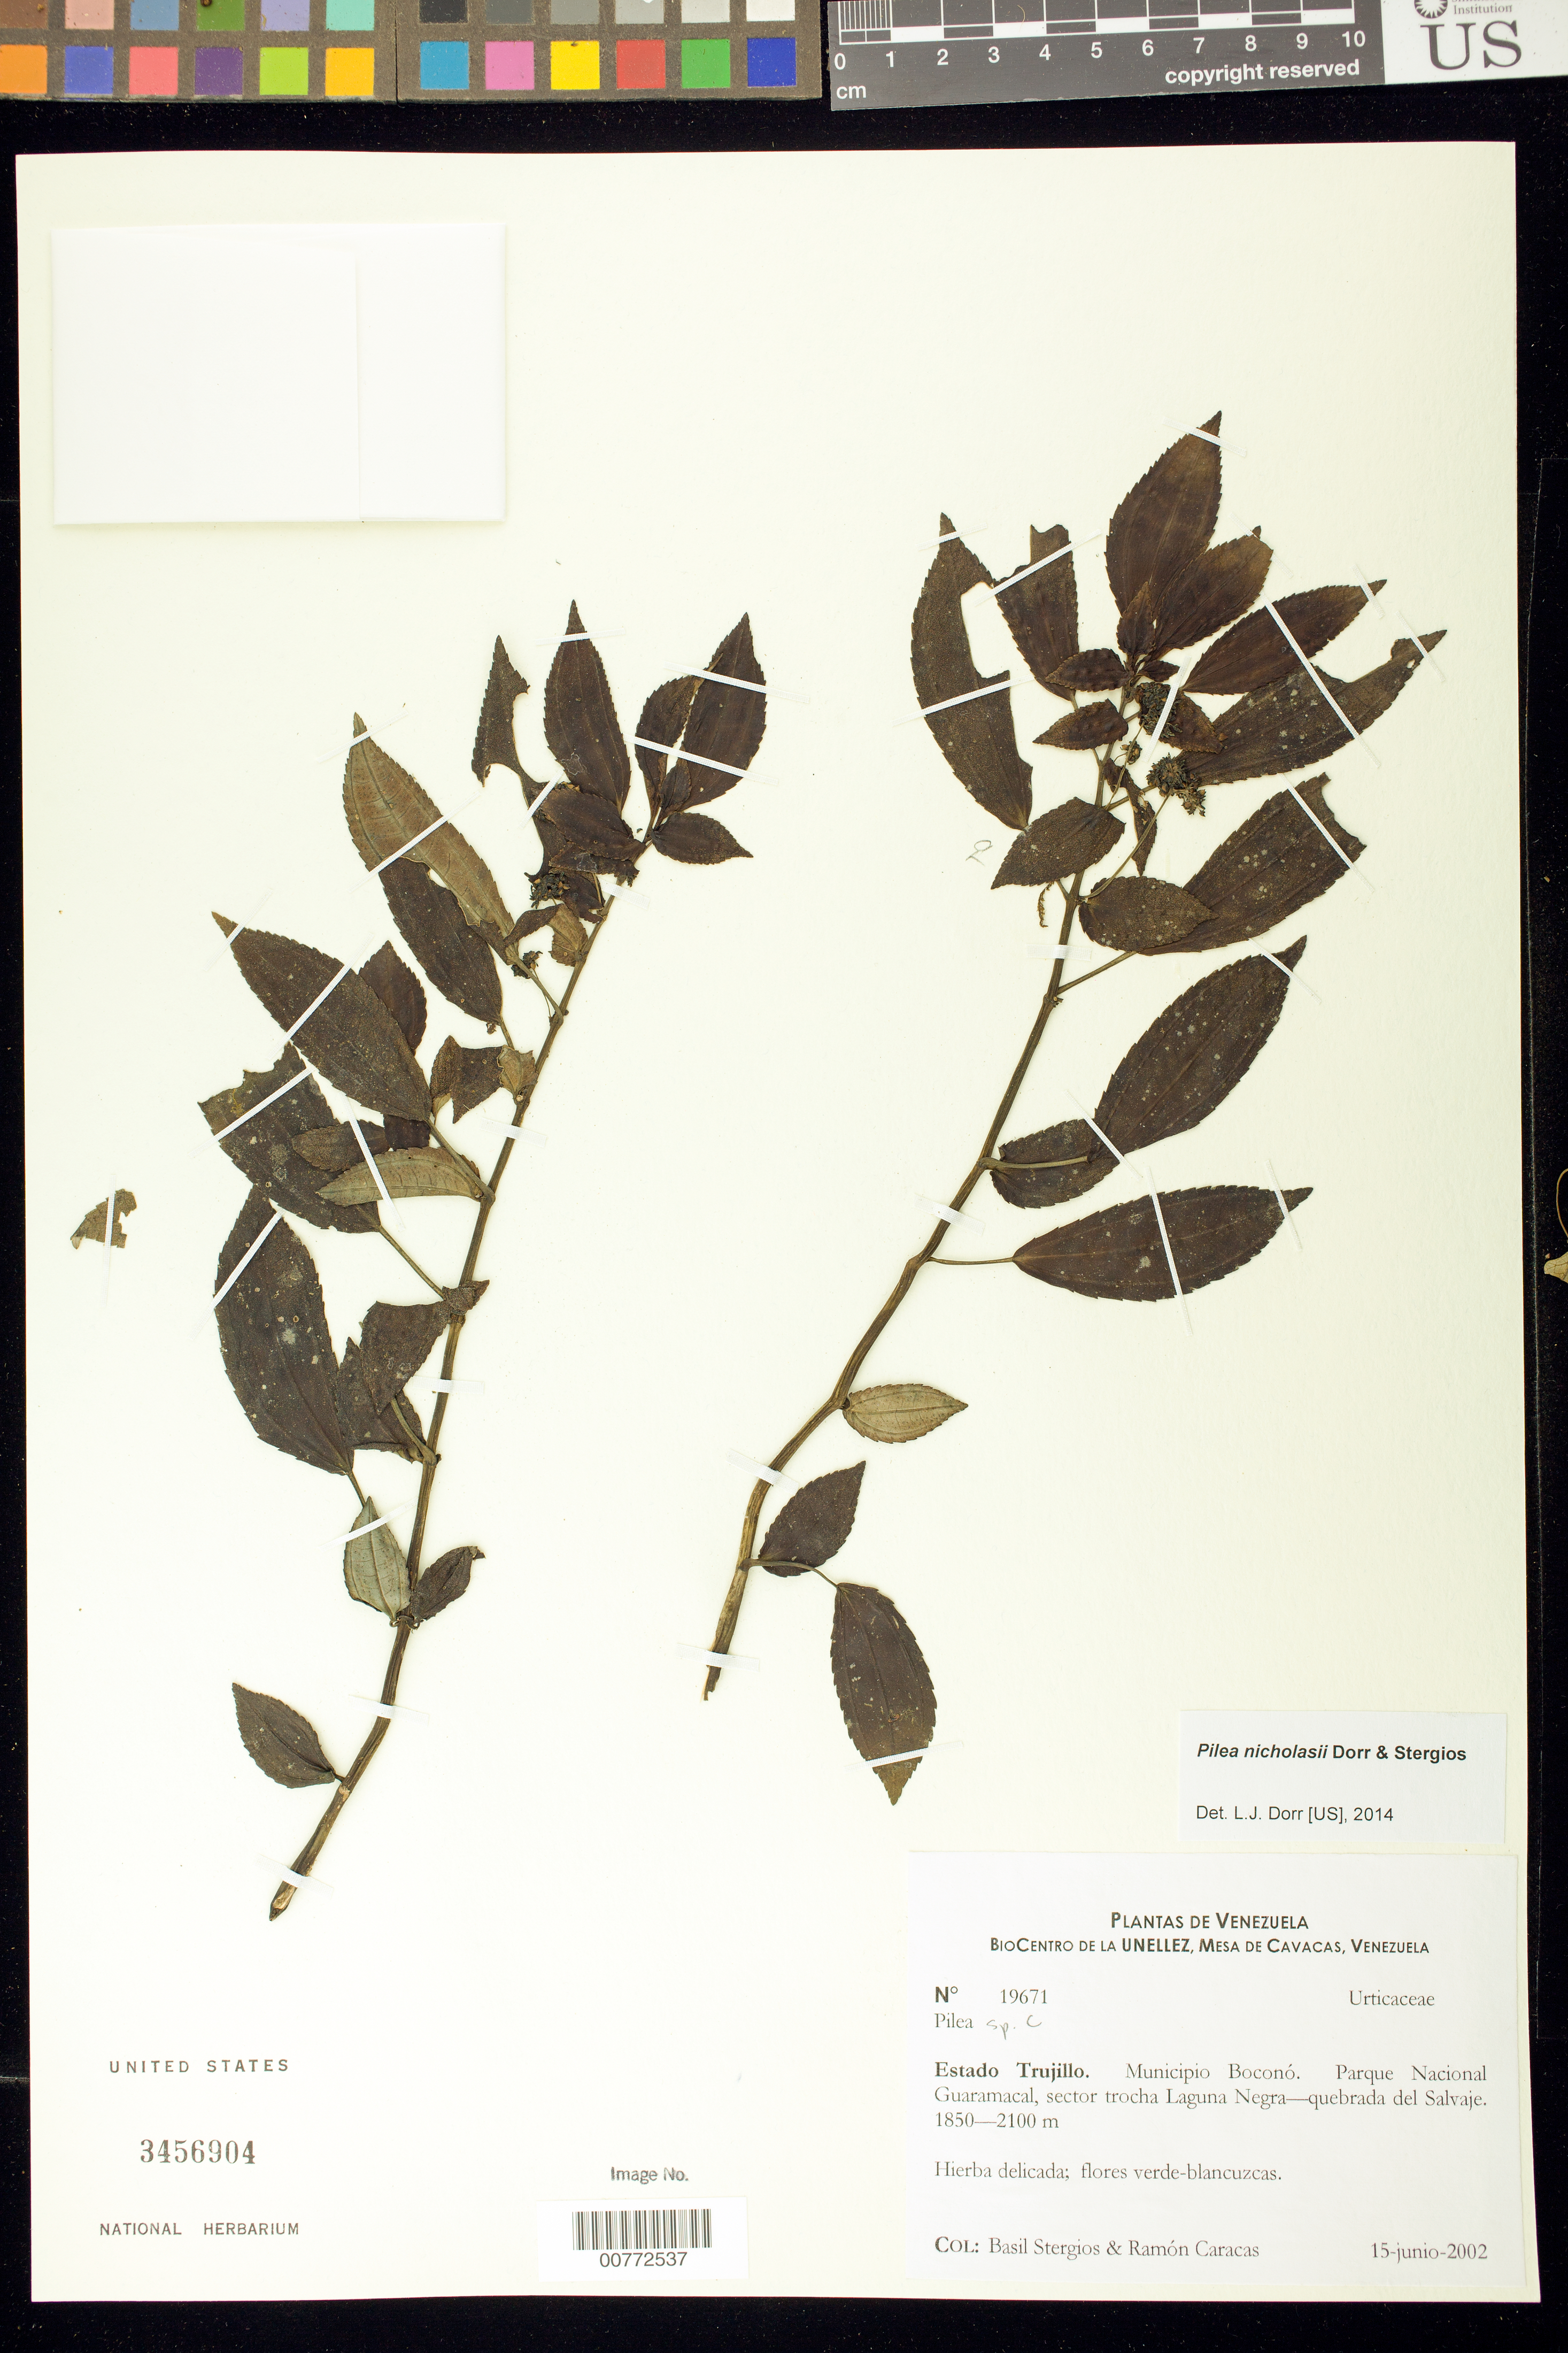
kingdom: Plantae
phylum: Tracheophyta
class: Magnoliopsida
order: Rosales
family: Urticaceae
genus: Pilea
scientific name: Pilea nicholasii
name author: Dorr & Stergios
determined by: Dorr, L. J., (BOT), Smithsonian Institution - National Museum of Natural History (UNITED STATES)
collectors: B. G. Stergios & R. Caracas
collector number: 19671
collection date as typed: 15 Jun 2002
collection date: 2002-06-15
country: Venezuela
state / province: Trujillo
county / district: Boconó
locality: Parque Nacional Guaramacal, sector trocha Laguna Negra - quebrada del Salvaje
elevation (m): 1850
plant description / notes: PORT, US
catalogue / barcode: US 3456904